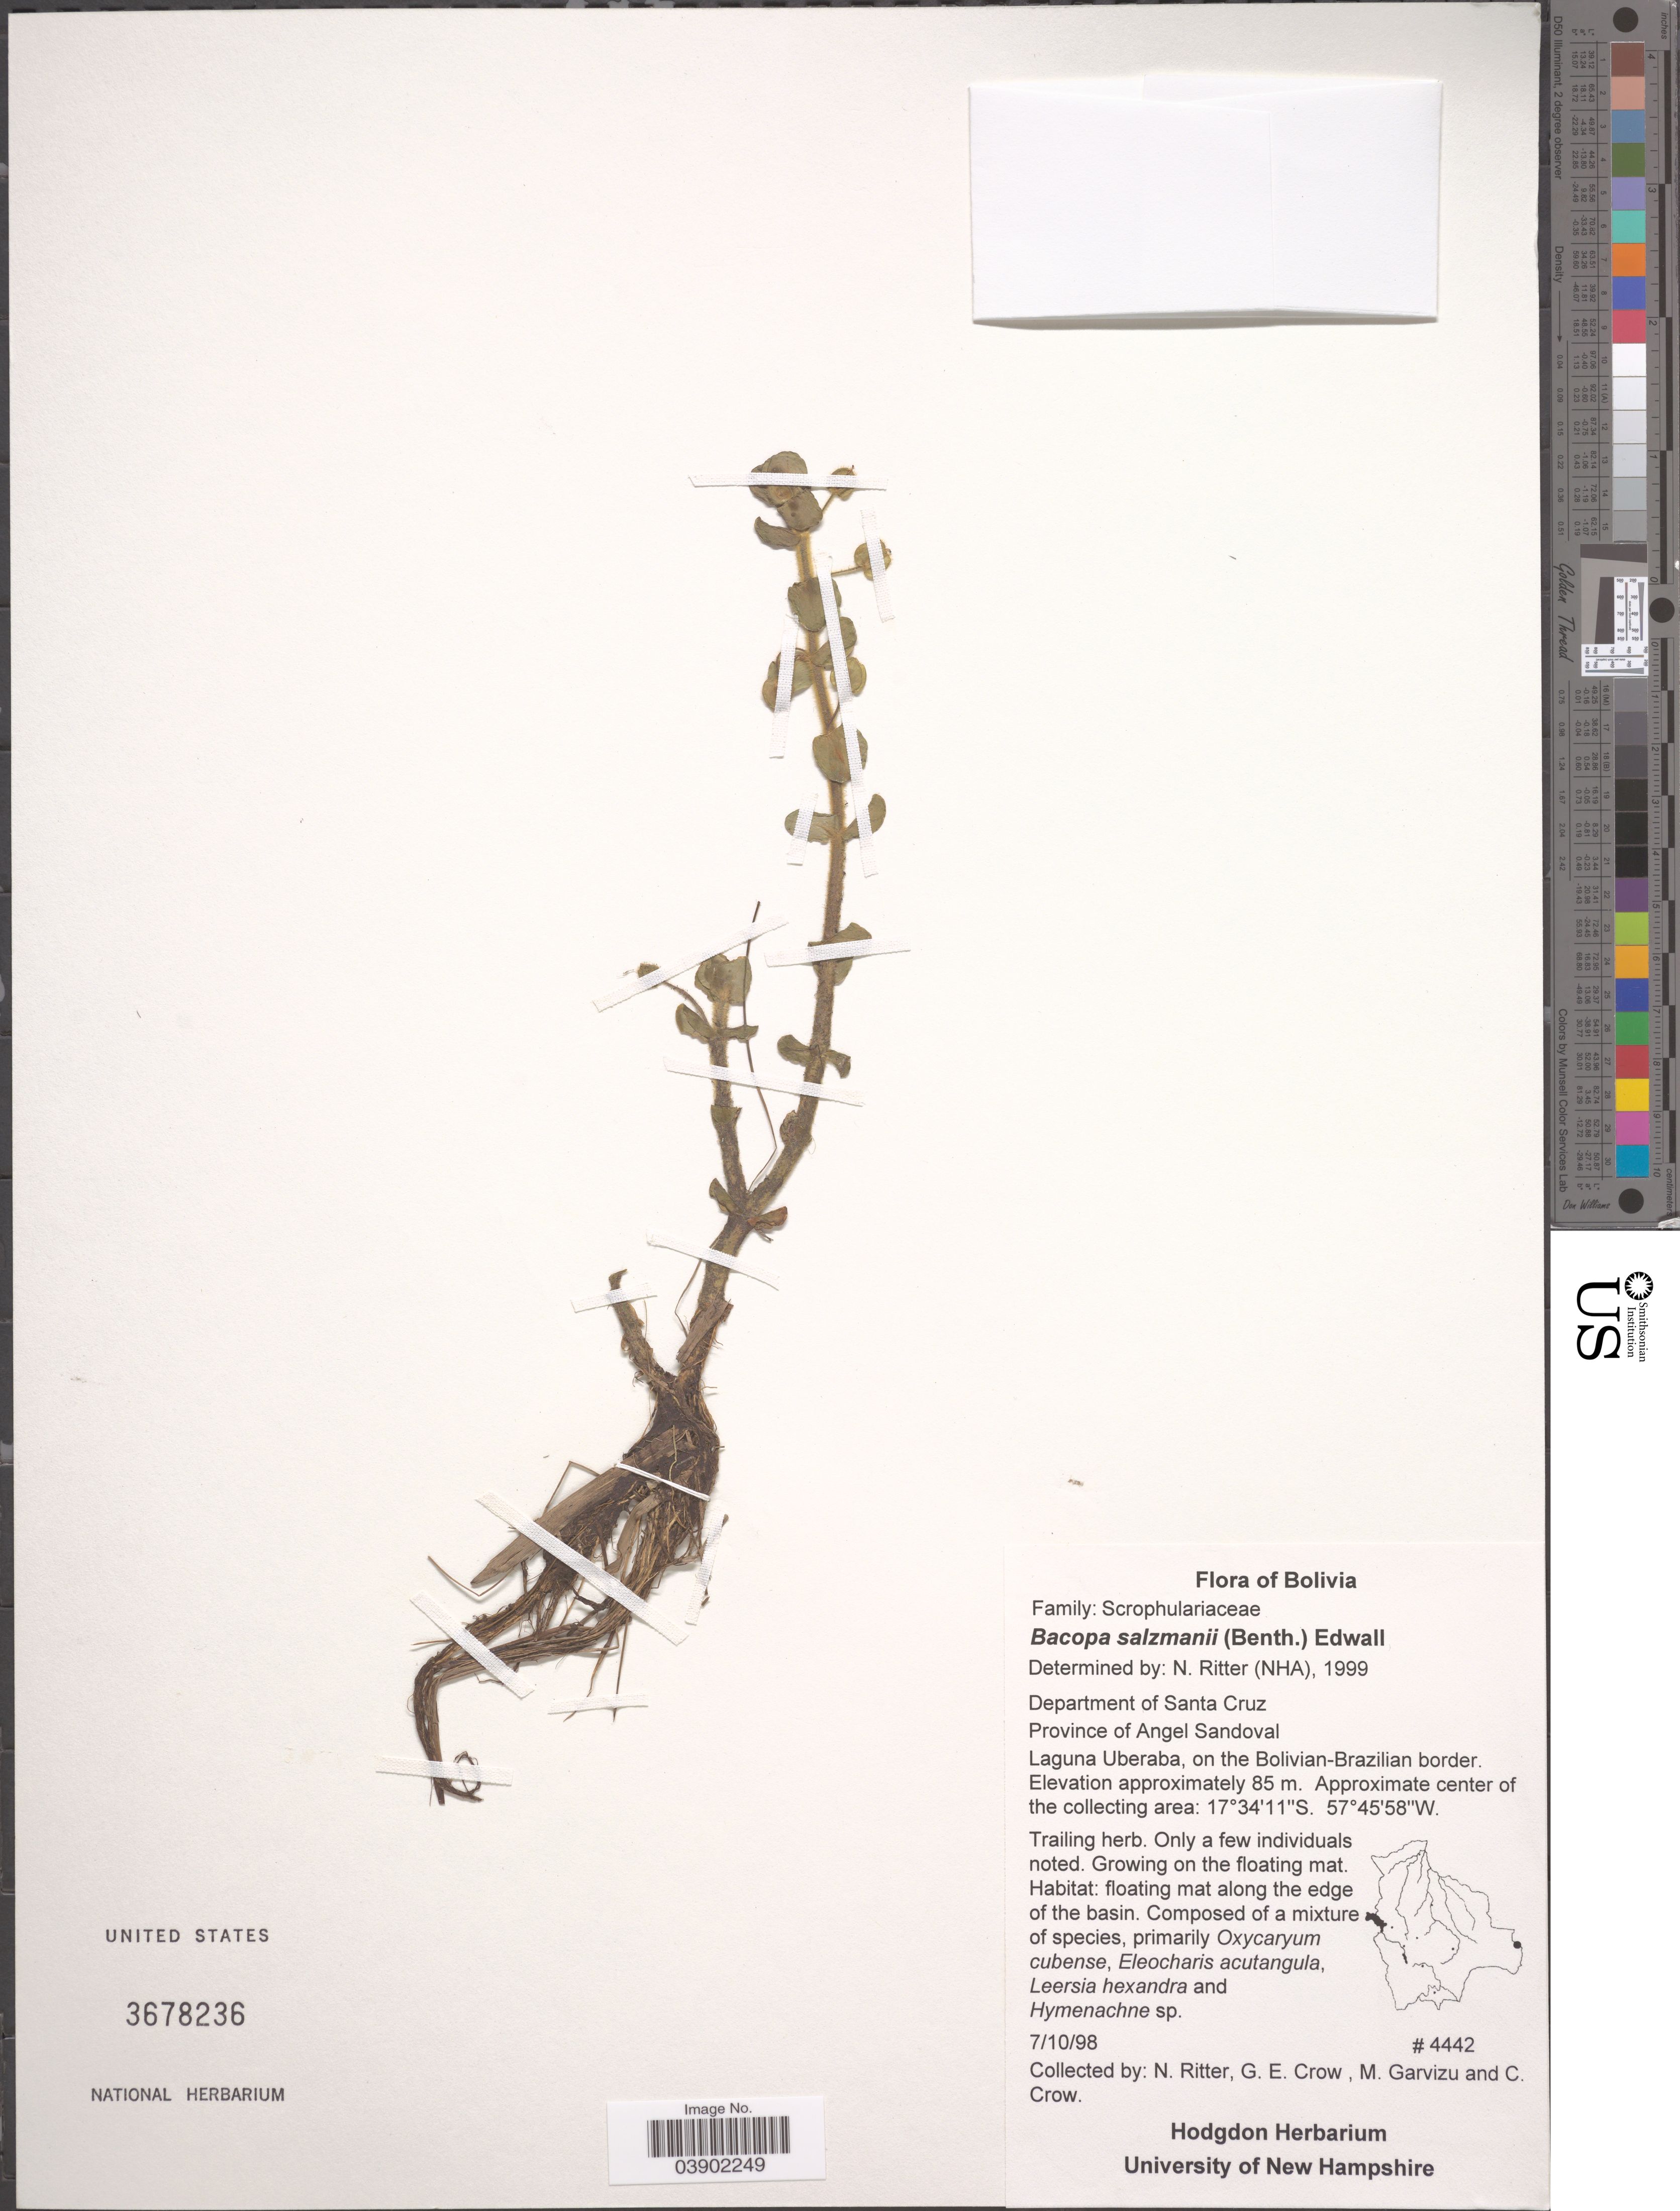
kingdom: Plantae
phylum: Tracheophyta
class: Magnoliopsida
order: Lamiales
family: Plantaginaceae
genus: Bacopa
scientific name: Bacopa salzmannii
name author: (Benth.) Wettst. ex Edwall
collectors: N. Ritter, G. Crow, M. Garvizu & C. Crow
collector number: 4442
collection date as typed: Transcribed d/m/y: 7/10/98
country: Bolivia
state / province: Santa Cruz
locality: Department of Santa Cruz. Province of Angel Sandoval. Laguna Uberaba, on the Bolivian-Brazilian border.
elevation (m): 85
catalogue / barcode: US 3678236